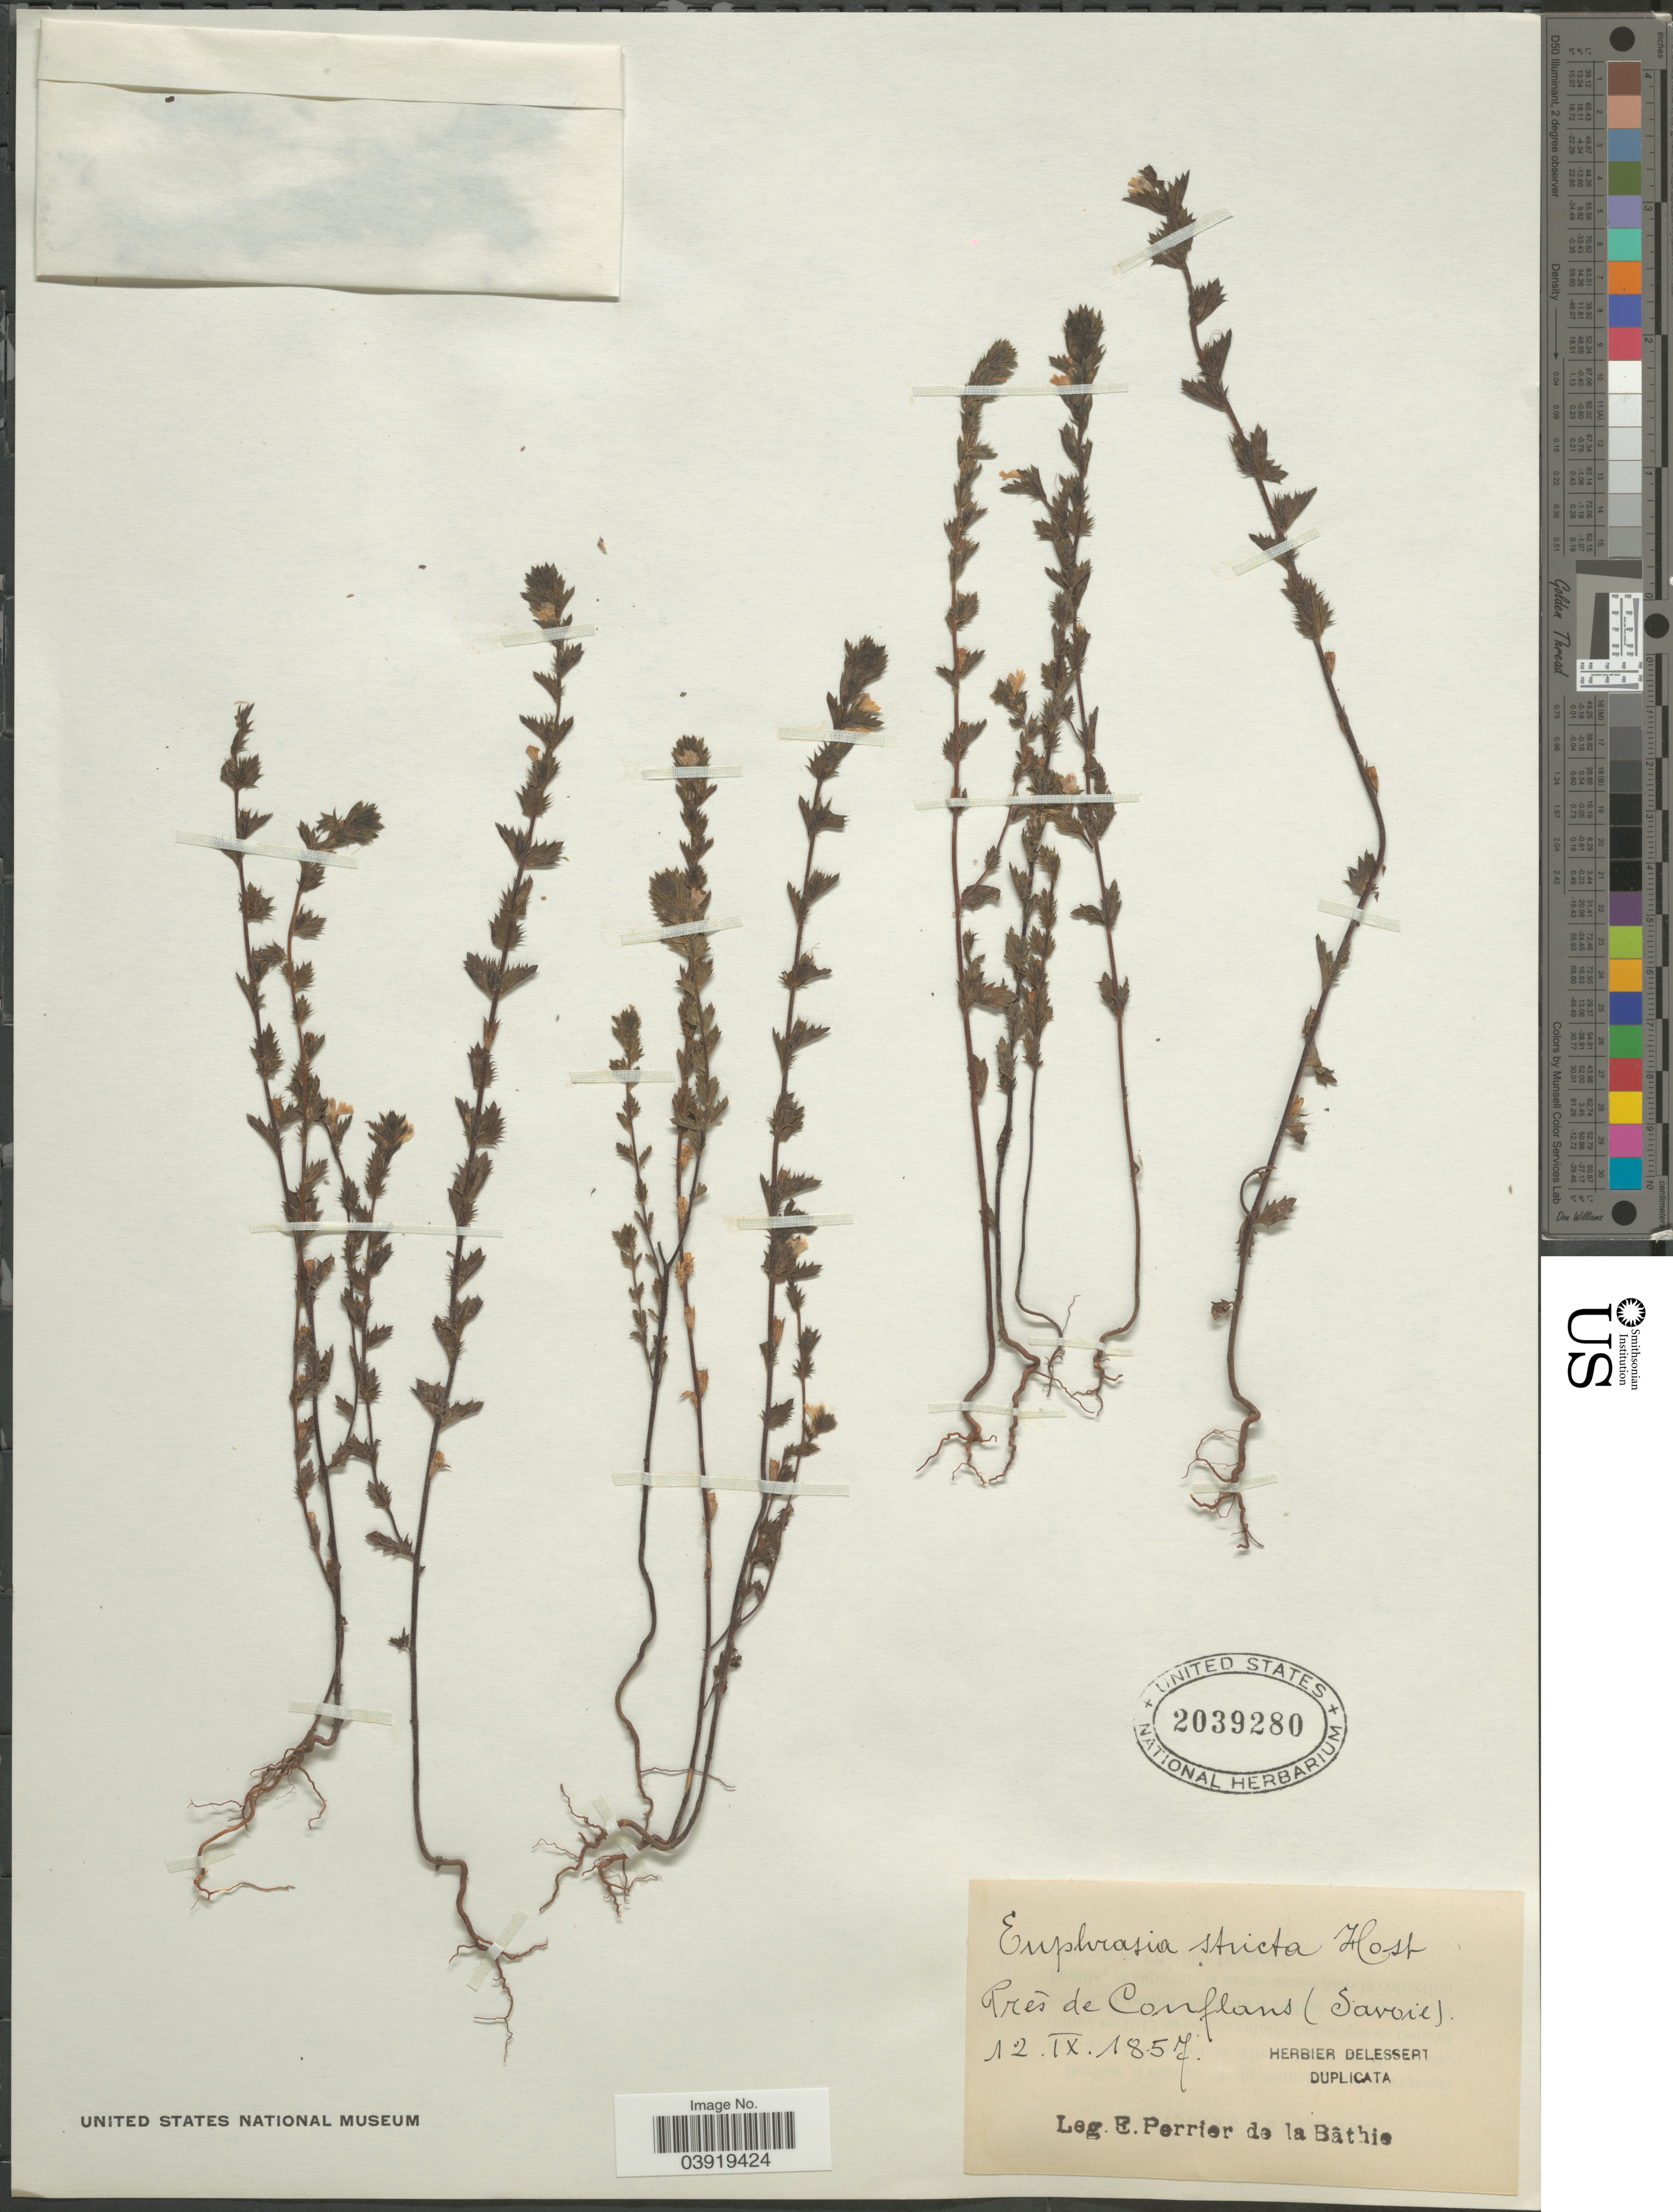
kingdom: Plantae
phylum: Tracheophyta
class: Magnoliopsida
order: Lamiales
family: Orobanchaceae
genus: Euphrasia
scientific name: Euphrasia stricta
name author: Kunth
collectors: E. Perrier de la Bâthie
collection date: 1857-09-12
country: France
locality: Près de Conflans (Savoie).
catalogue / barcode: US 2039280